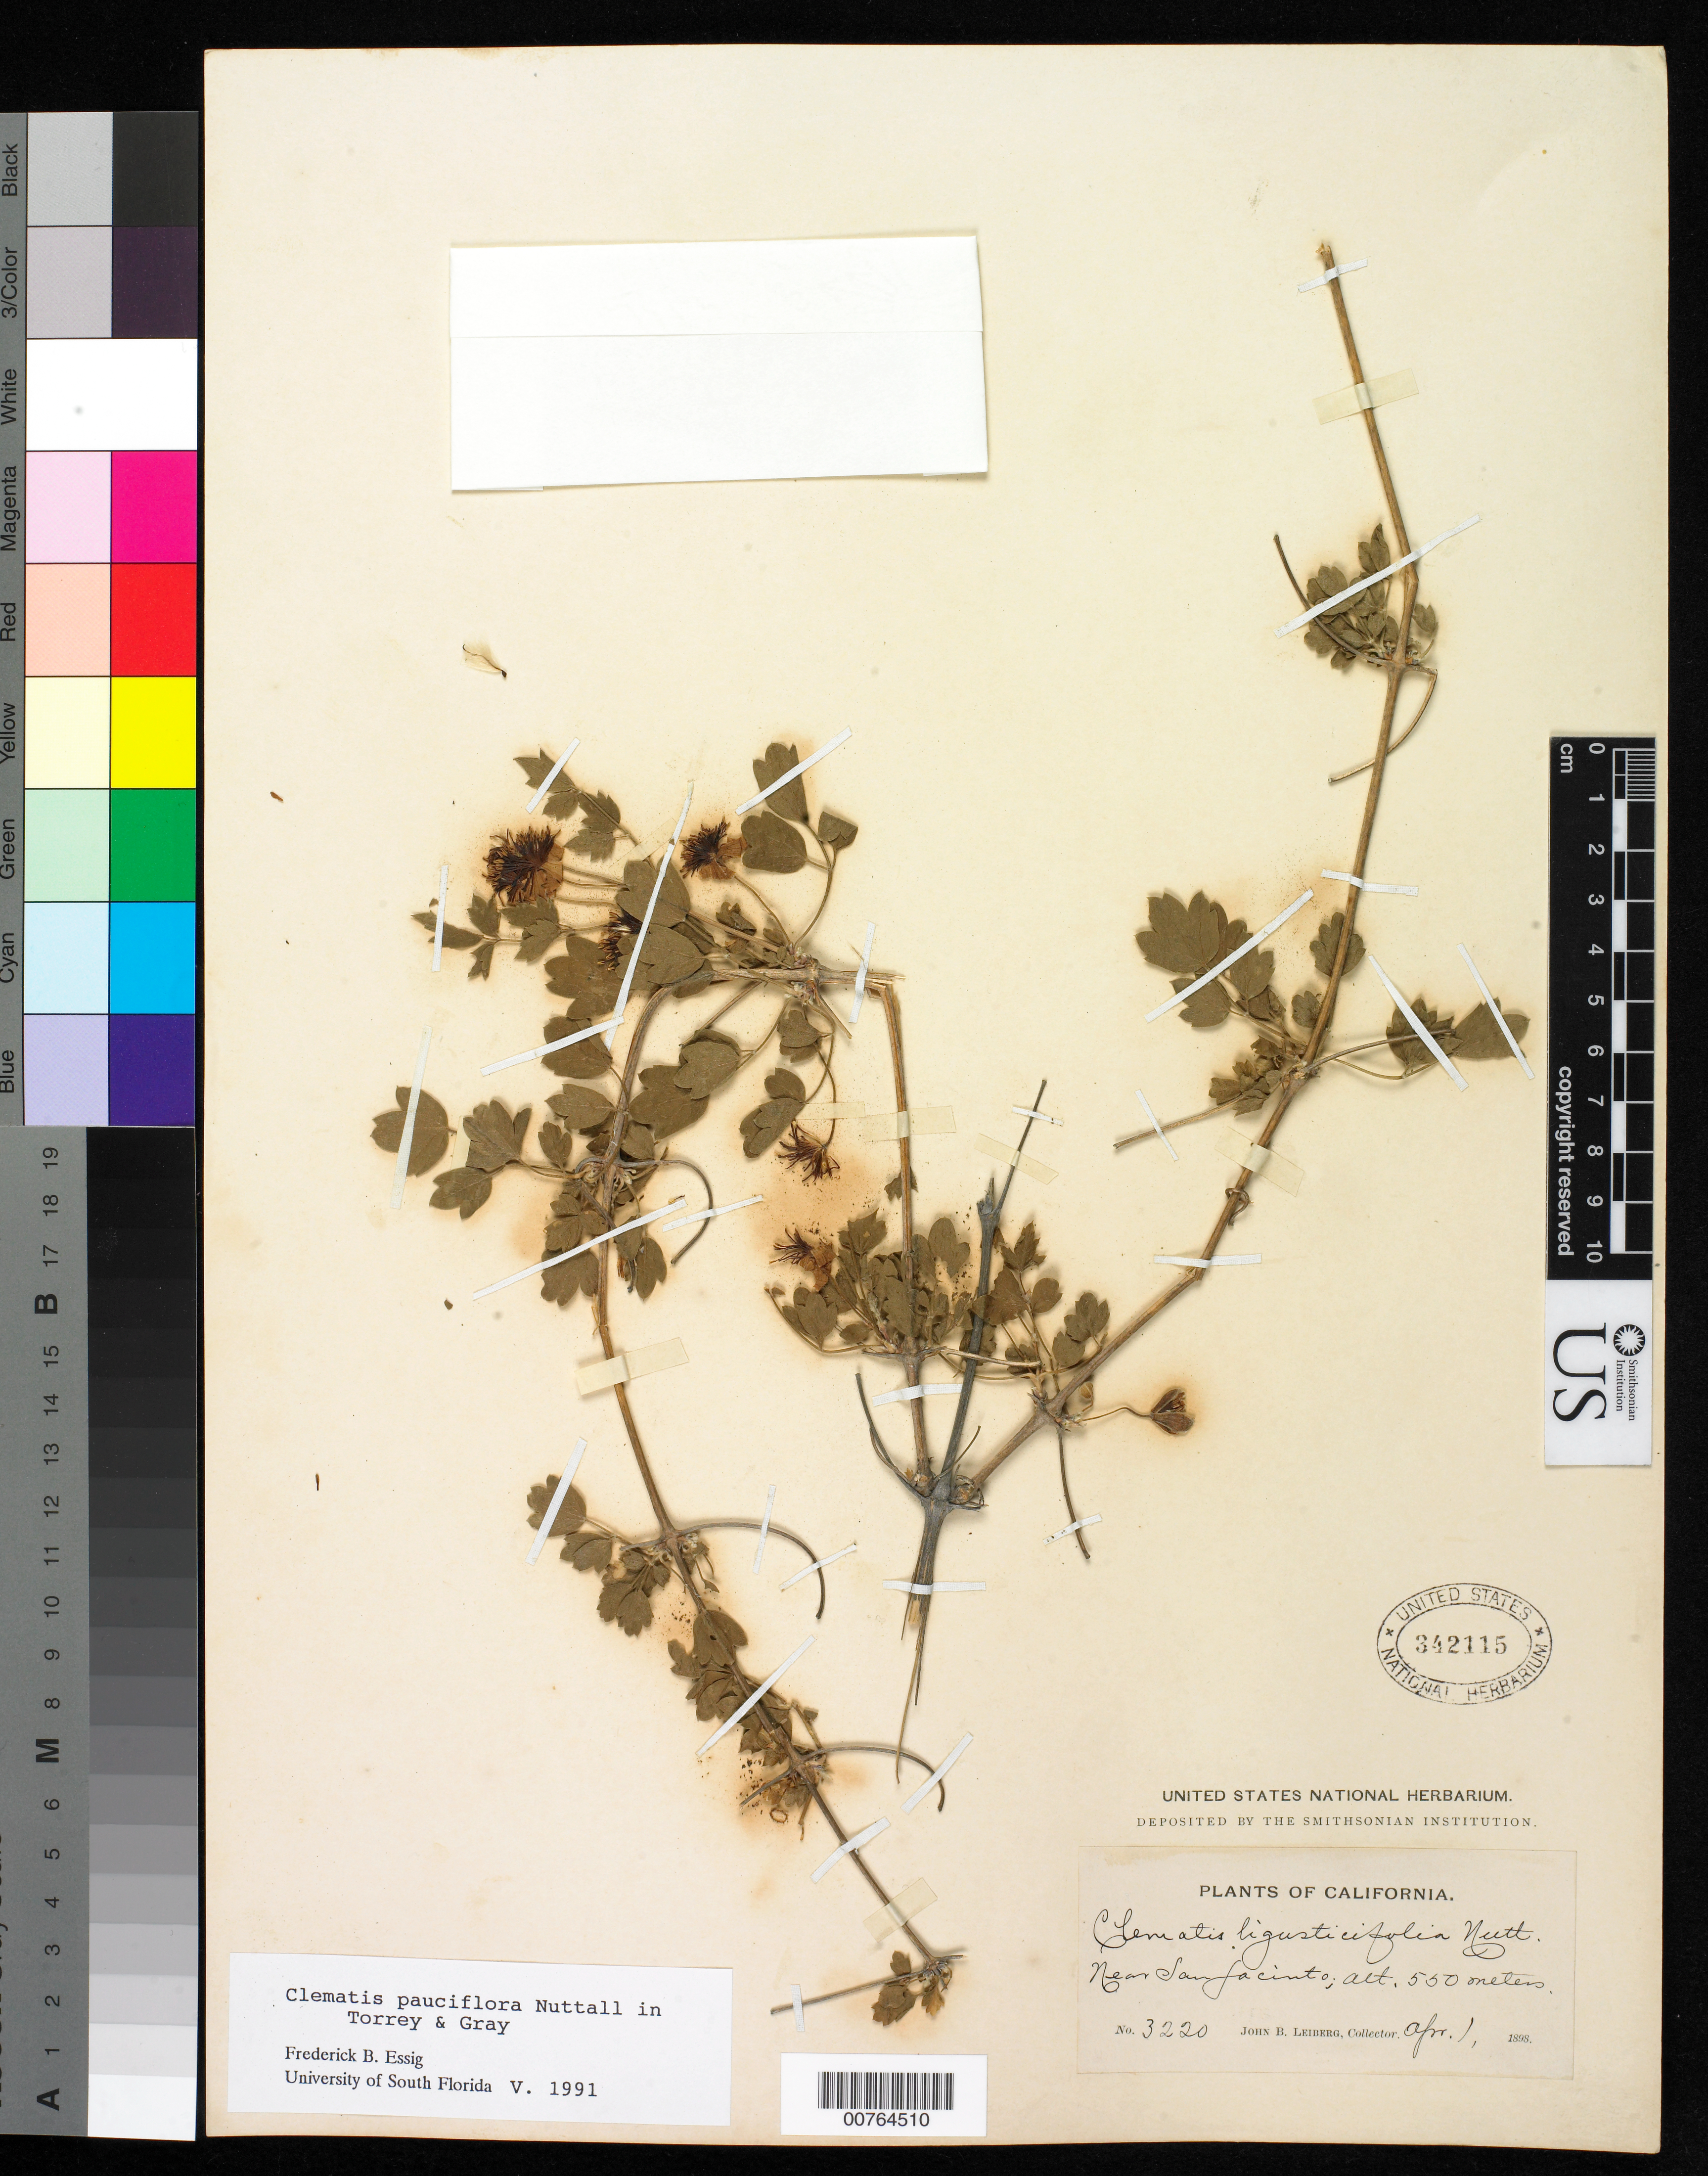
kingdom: Plantae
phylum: Tracheophyta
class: Magnoliopsida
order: Ranunculales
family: Ranunculaceae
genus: Clematis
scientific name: Clematis pauciflora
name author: Nutt. ex Torr. & A. Gray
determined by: Essig, Frederick B.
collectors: J. Leiberg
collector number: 3220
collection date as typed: Apr 1898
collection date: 1898-04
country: United States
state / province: California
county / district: Riverside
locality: Near San Jacinto.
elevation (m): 550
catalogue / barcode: US 342115